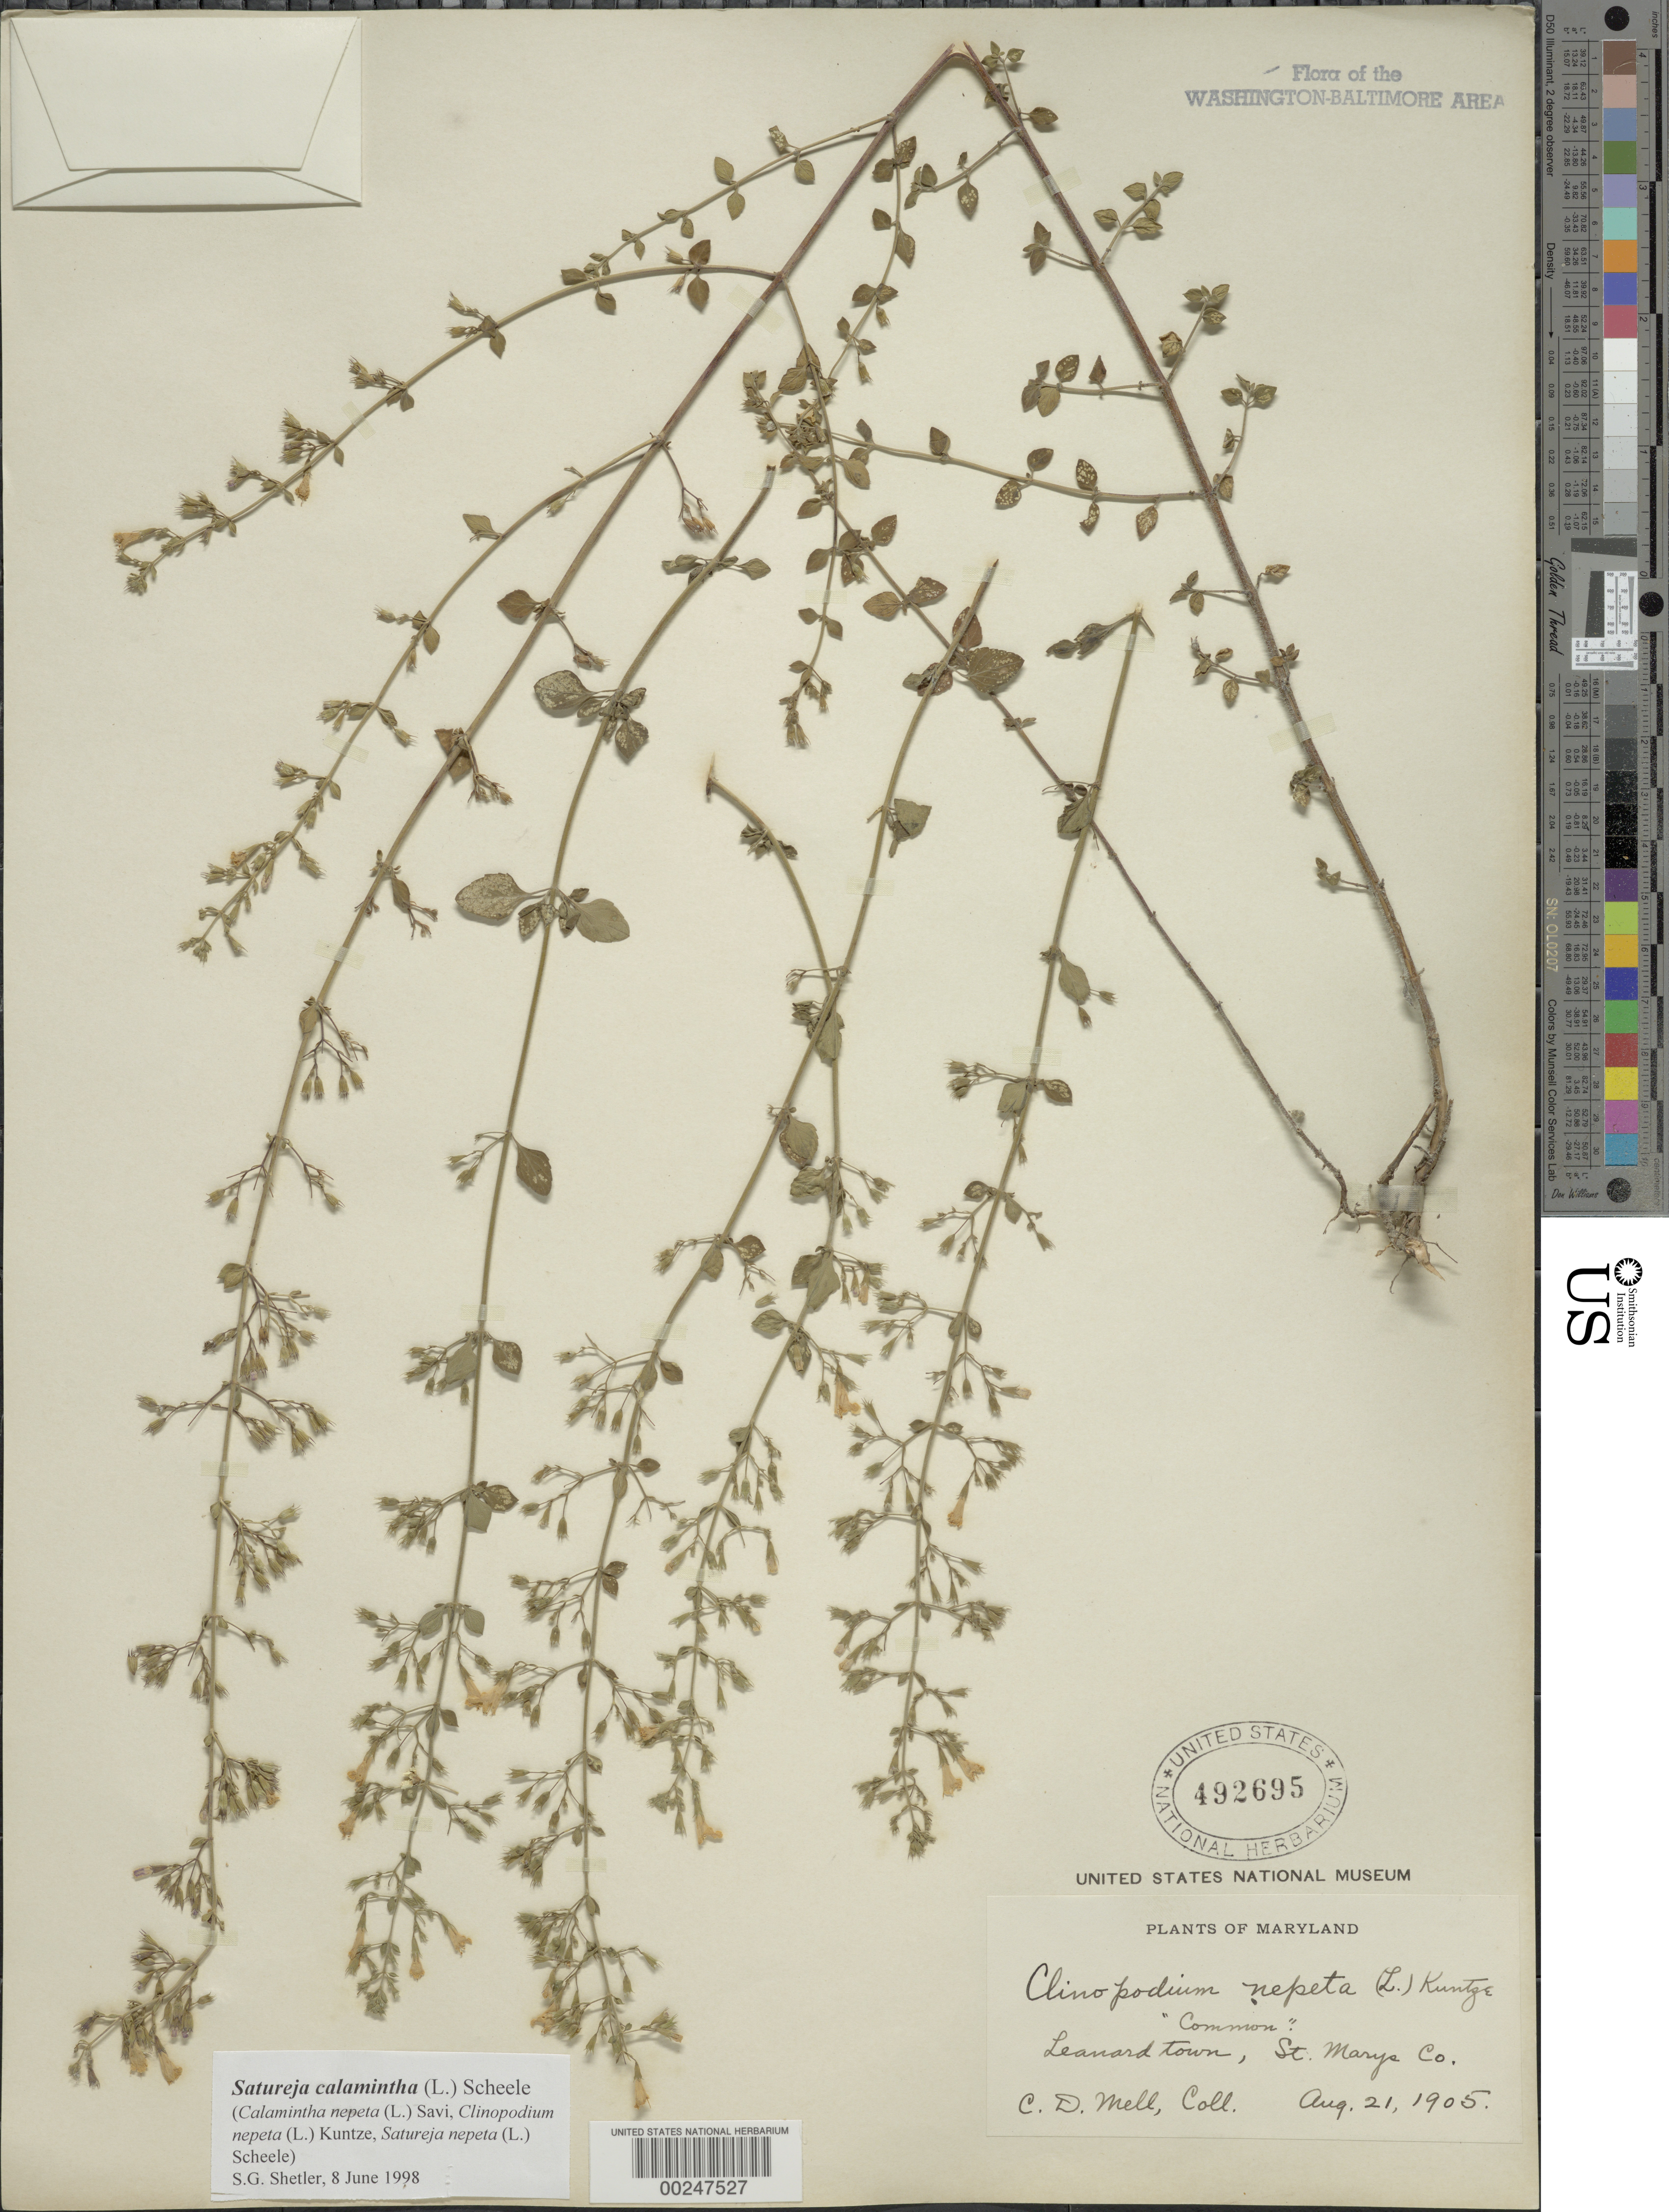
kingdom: Plantae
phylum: Tracheophyta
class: Magnoliopsida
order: Lamiales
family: Lamiaceae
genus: Clinopodium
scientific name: Clinopodium nepeta subsp. glandulosum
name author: (Req.) Govaerts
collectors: C. D. Mell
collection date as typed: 21 Aug 1905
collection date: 1905-08-21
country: United States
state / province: Maryland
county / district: St. Mary's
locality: Leonardtown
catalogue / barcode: US 492695